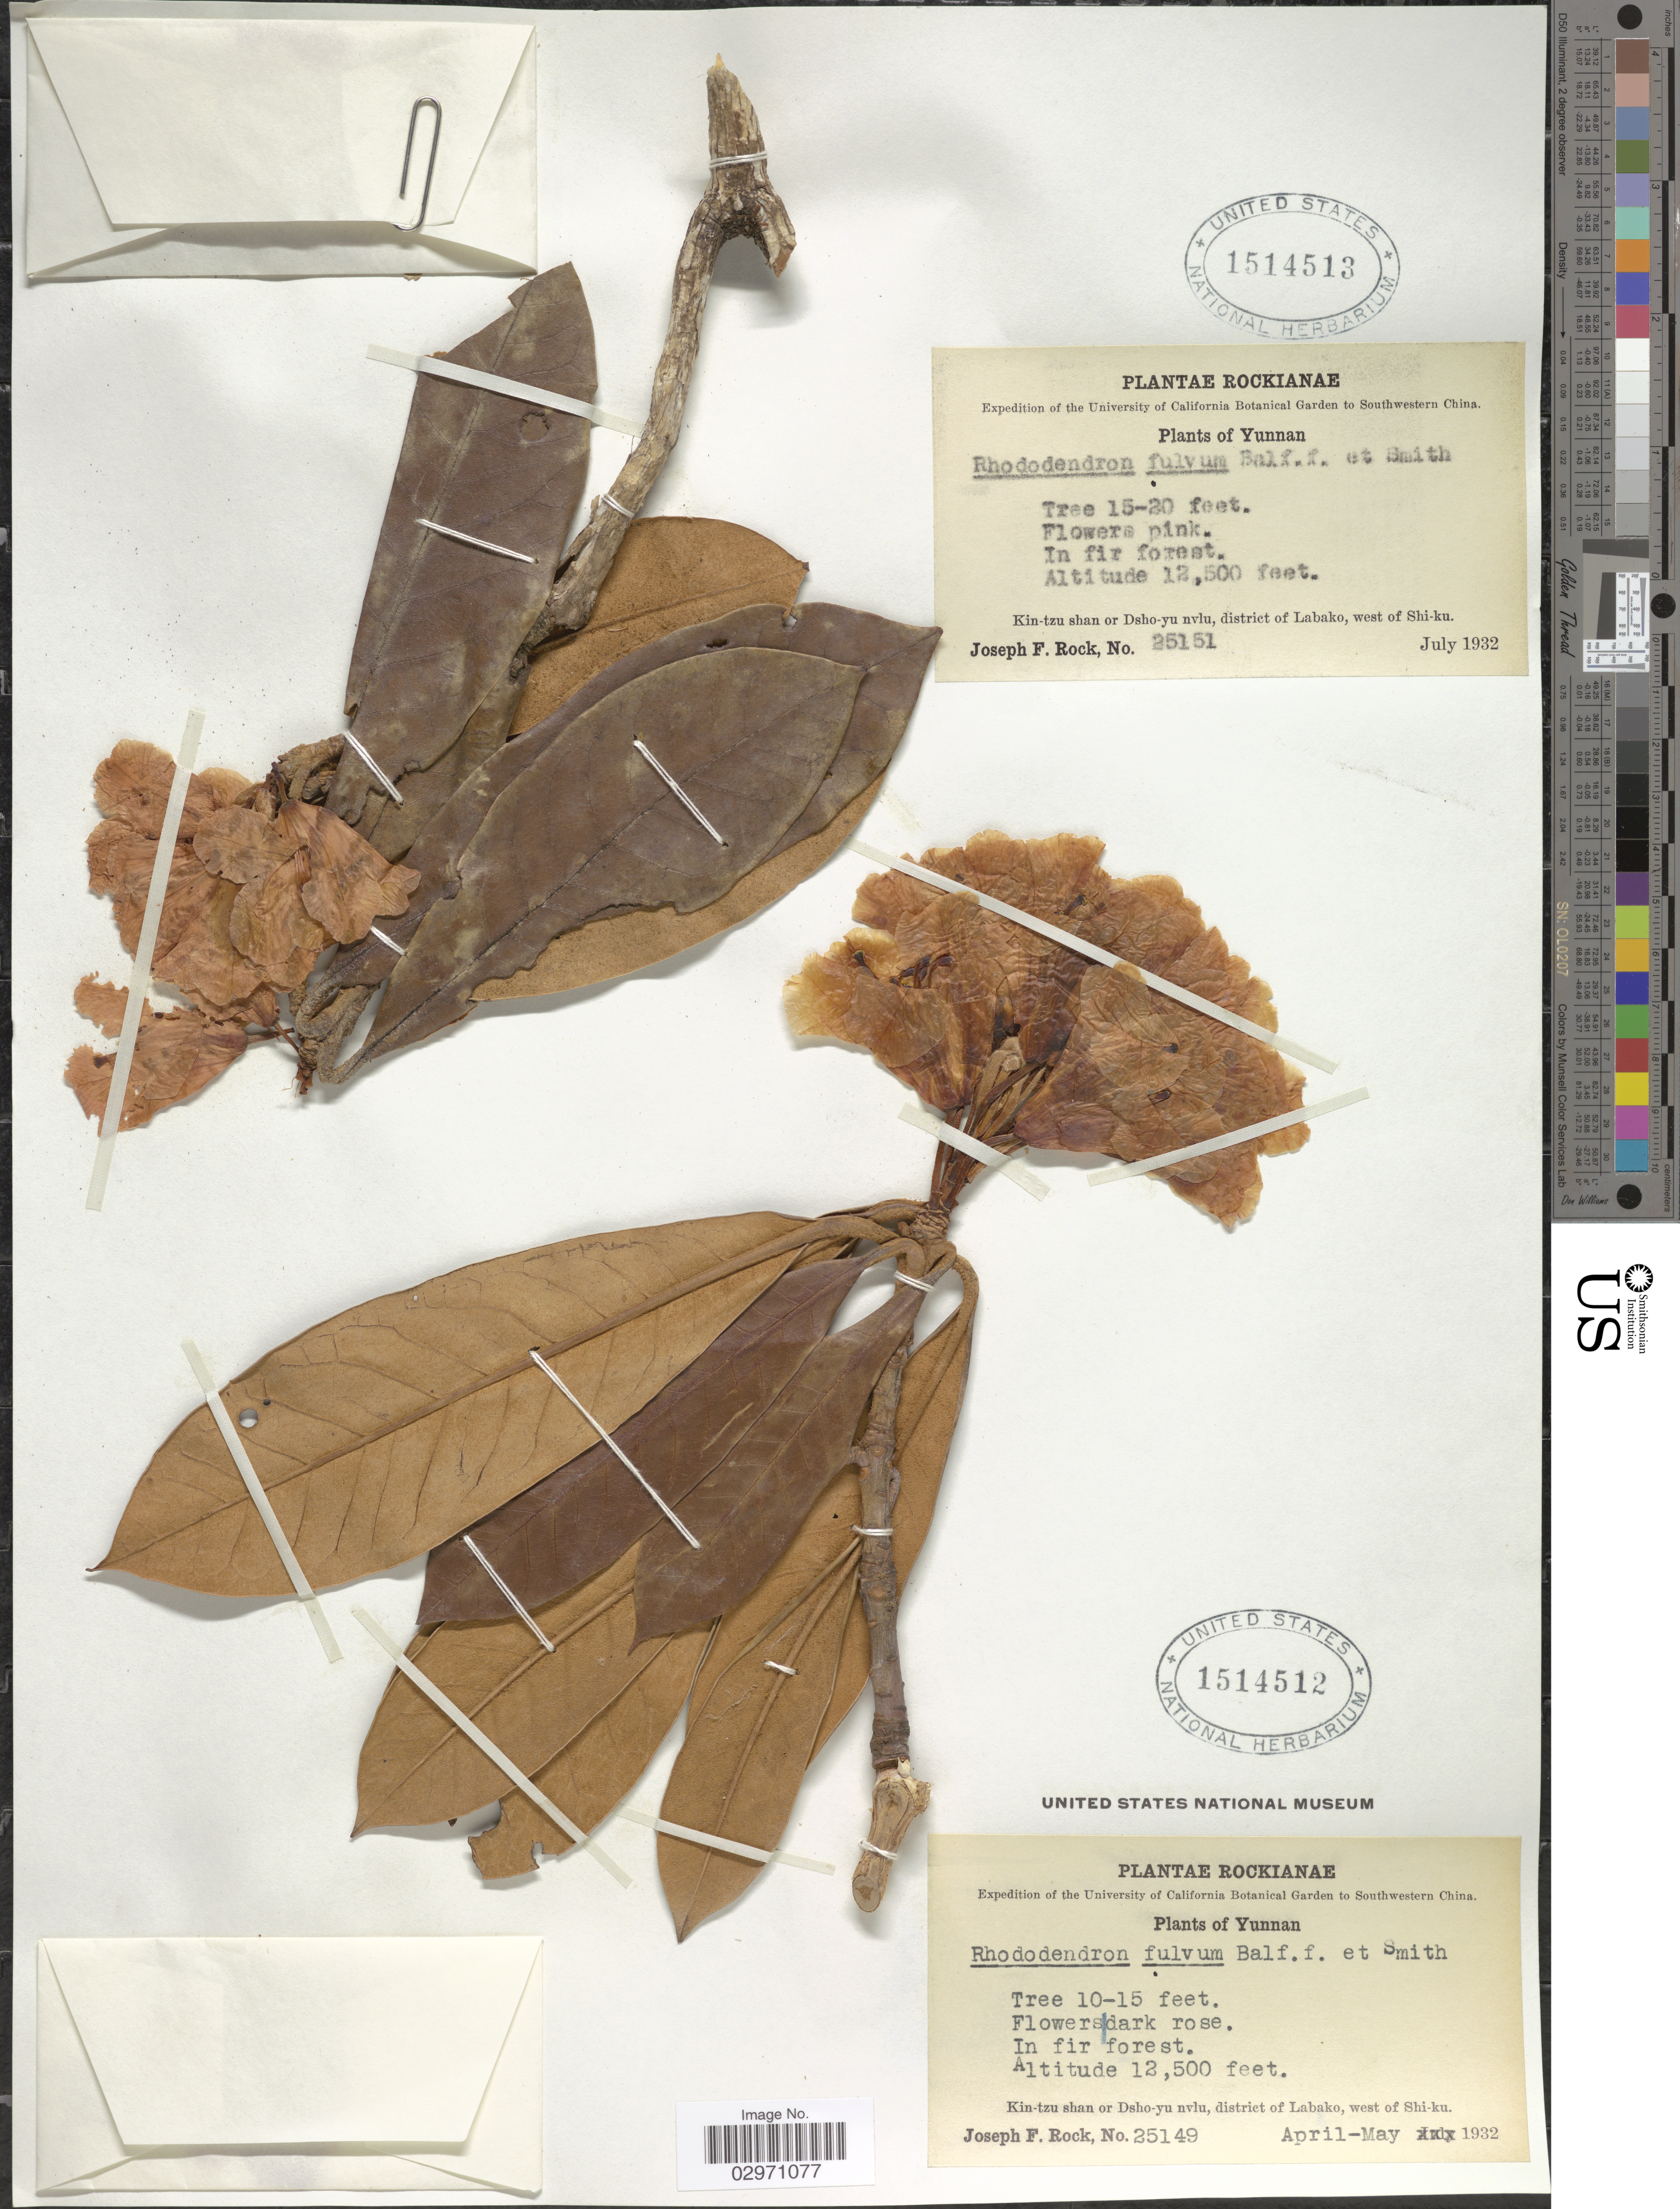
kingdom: Plantae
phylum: Tracheophyta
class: Magnoliopsida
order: Ericales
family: Ericaceae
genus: Rhododendron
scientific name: Rhododendron fulvum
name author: Balf. f. & W.W. Sm.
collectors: J. F. Rock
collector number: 25151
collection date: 1932-07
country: China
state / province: Yunnan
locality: Southwestern China. Kin-tzu shan or Dsho-yu nvlu, district of Labako, west of Shi-ku.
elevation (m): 3810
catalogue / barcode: US 1514513-2